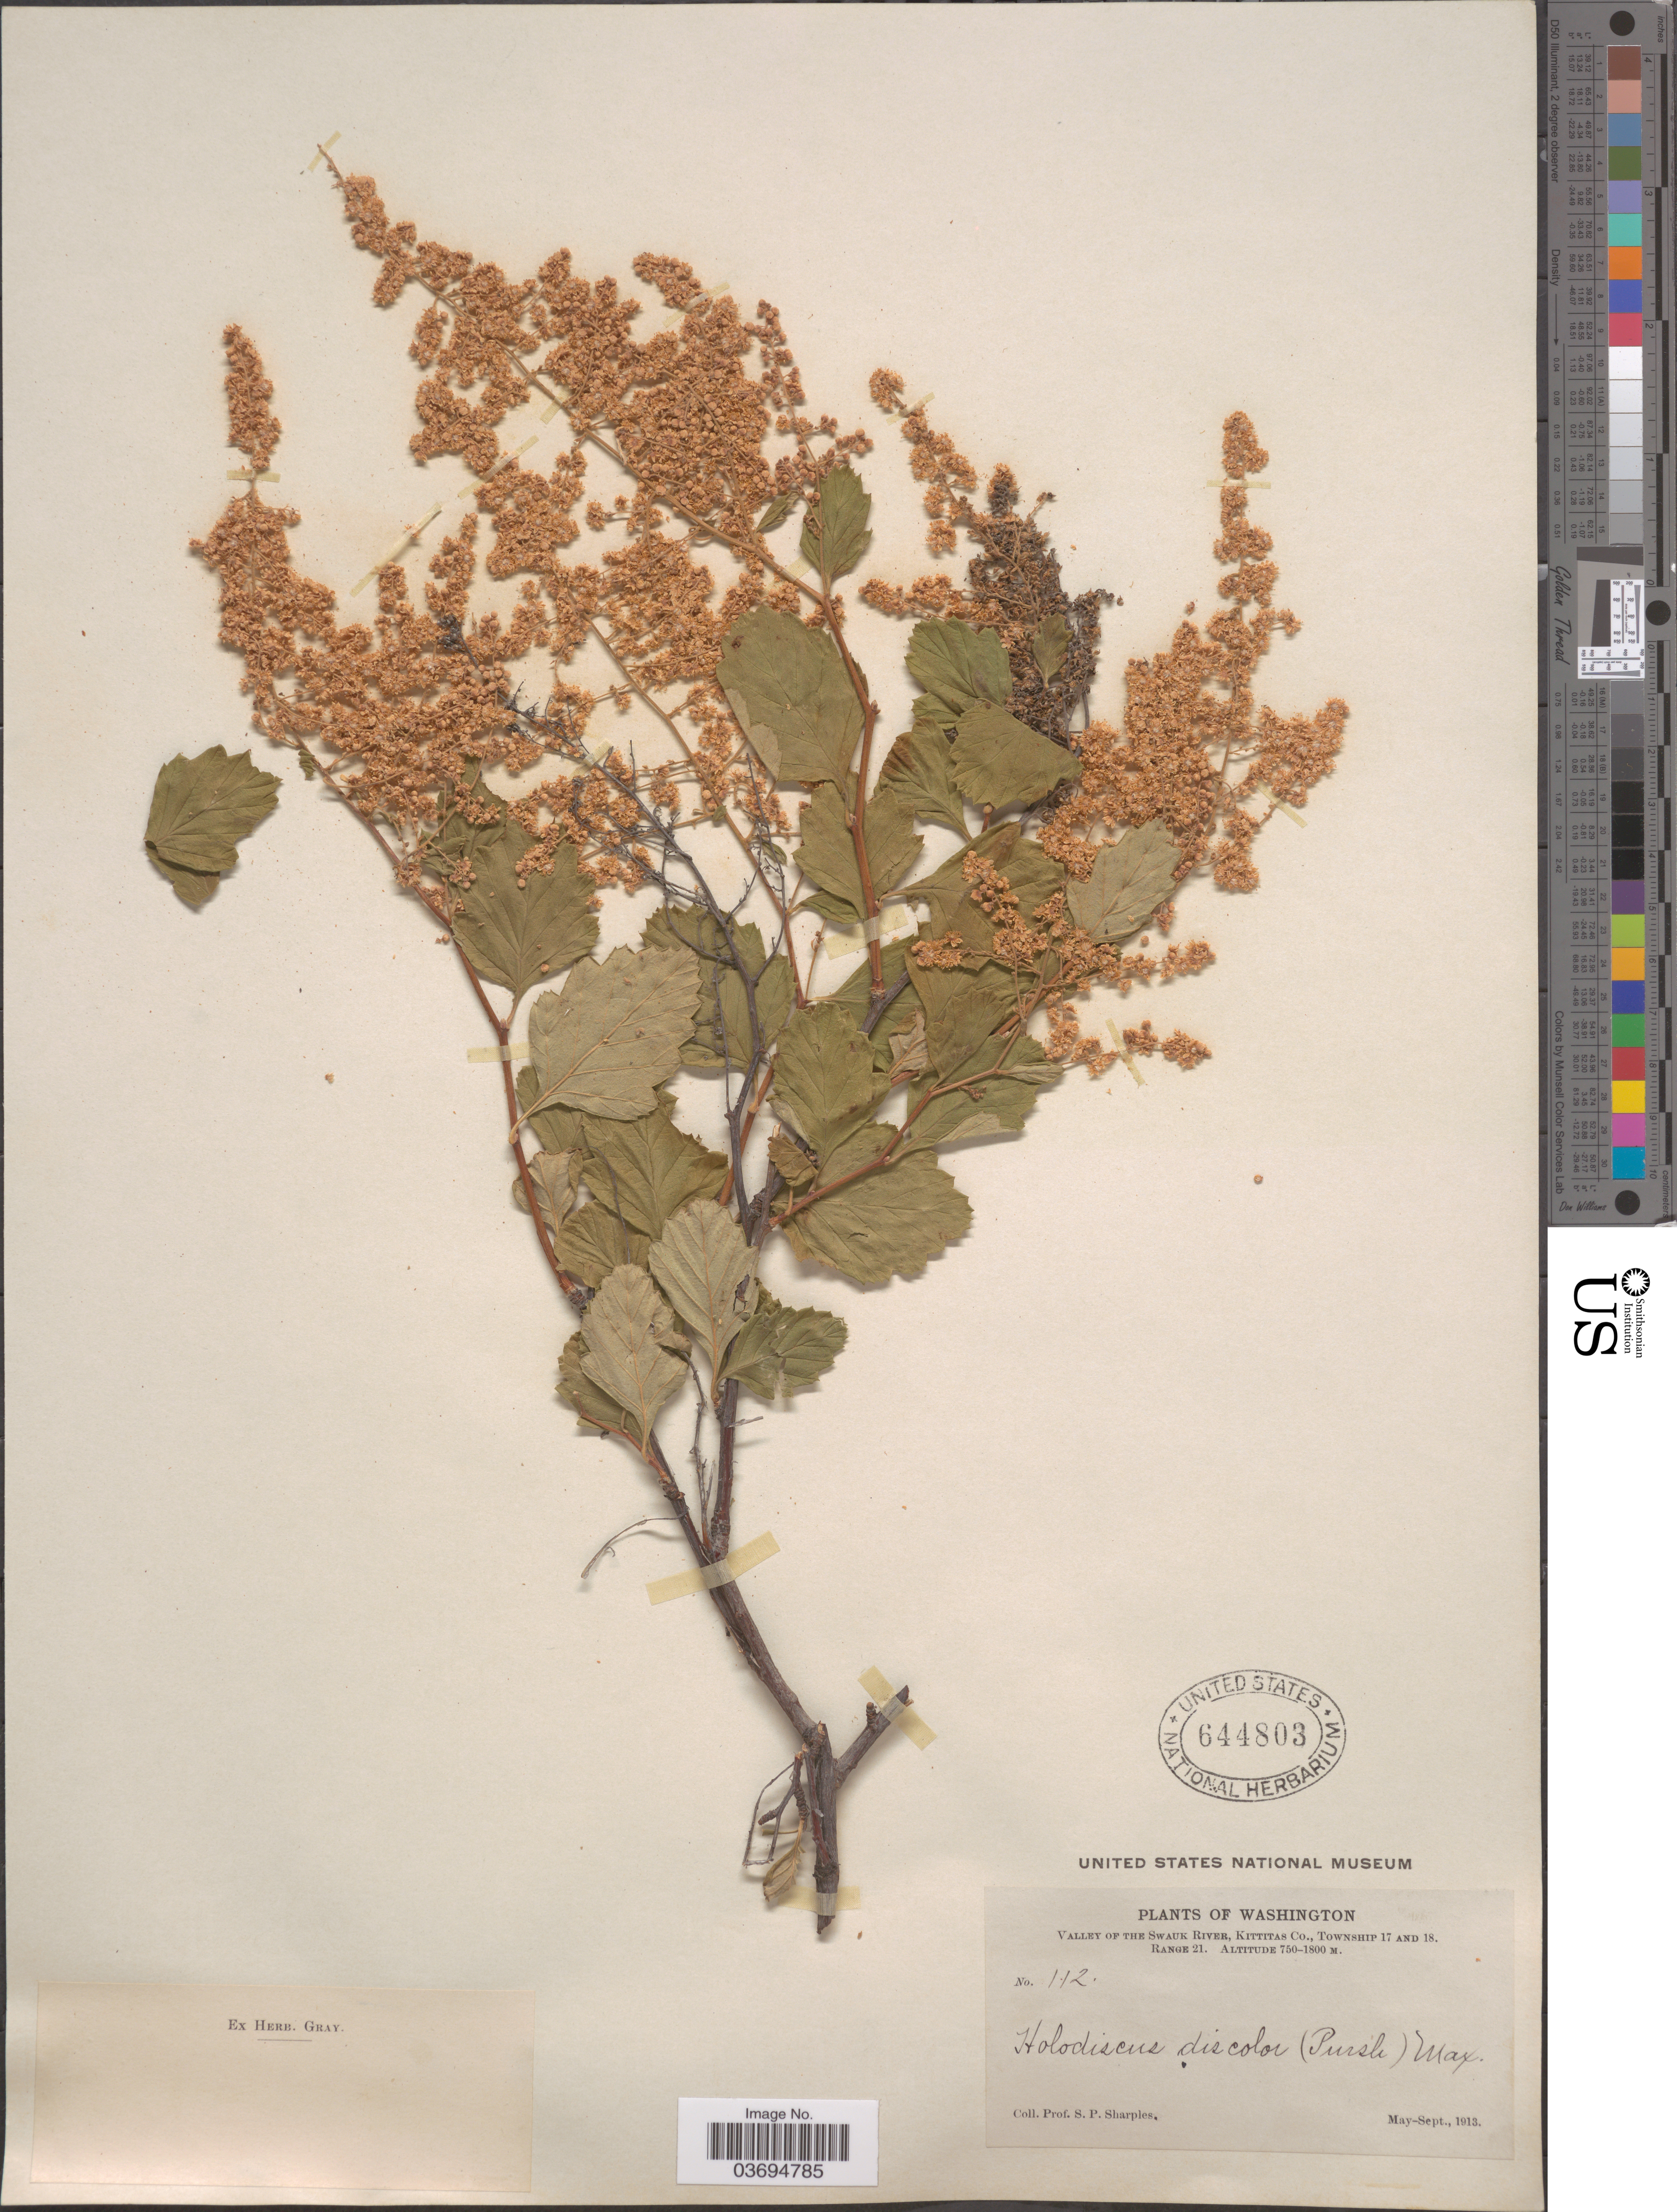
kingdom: Plantae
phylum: Tracheophyta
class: Magnoliopsida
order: Rosales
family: Rosaceae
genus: Holodiscus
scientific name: Holodiscus discolor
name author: (Pursh) Maxim.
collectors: S. Sharples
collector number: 112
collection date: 1913-05/1913-09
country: United States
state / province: Washington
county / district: Kittitas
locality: Valley of the Swauk River, Kittitas Co., Township 17 and 18. Range 21.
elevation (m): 750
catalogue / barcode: US 644803